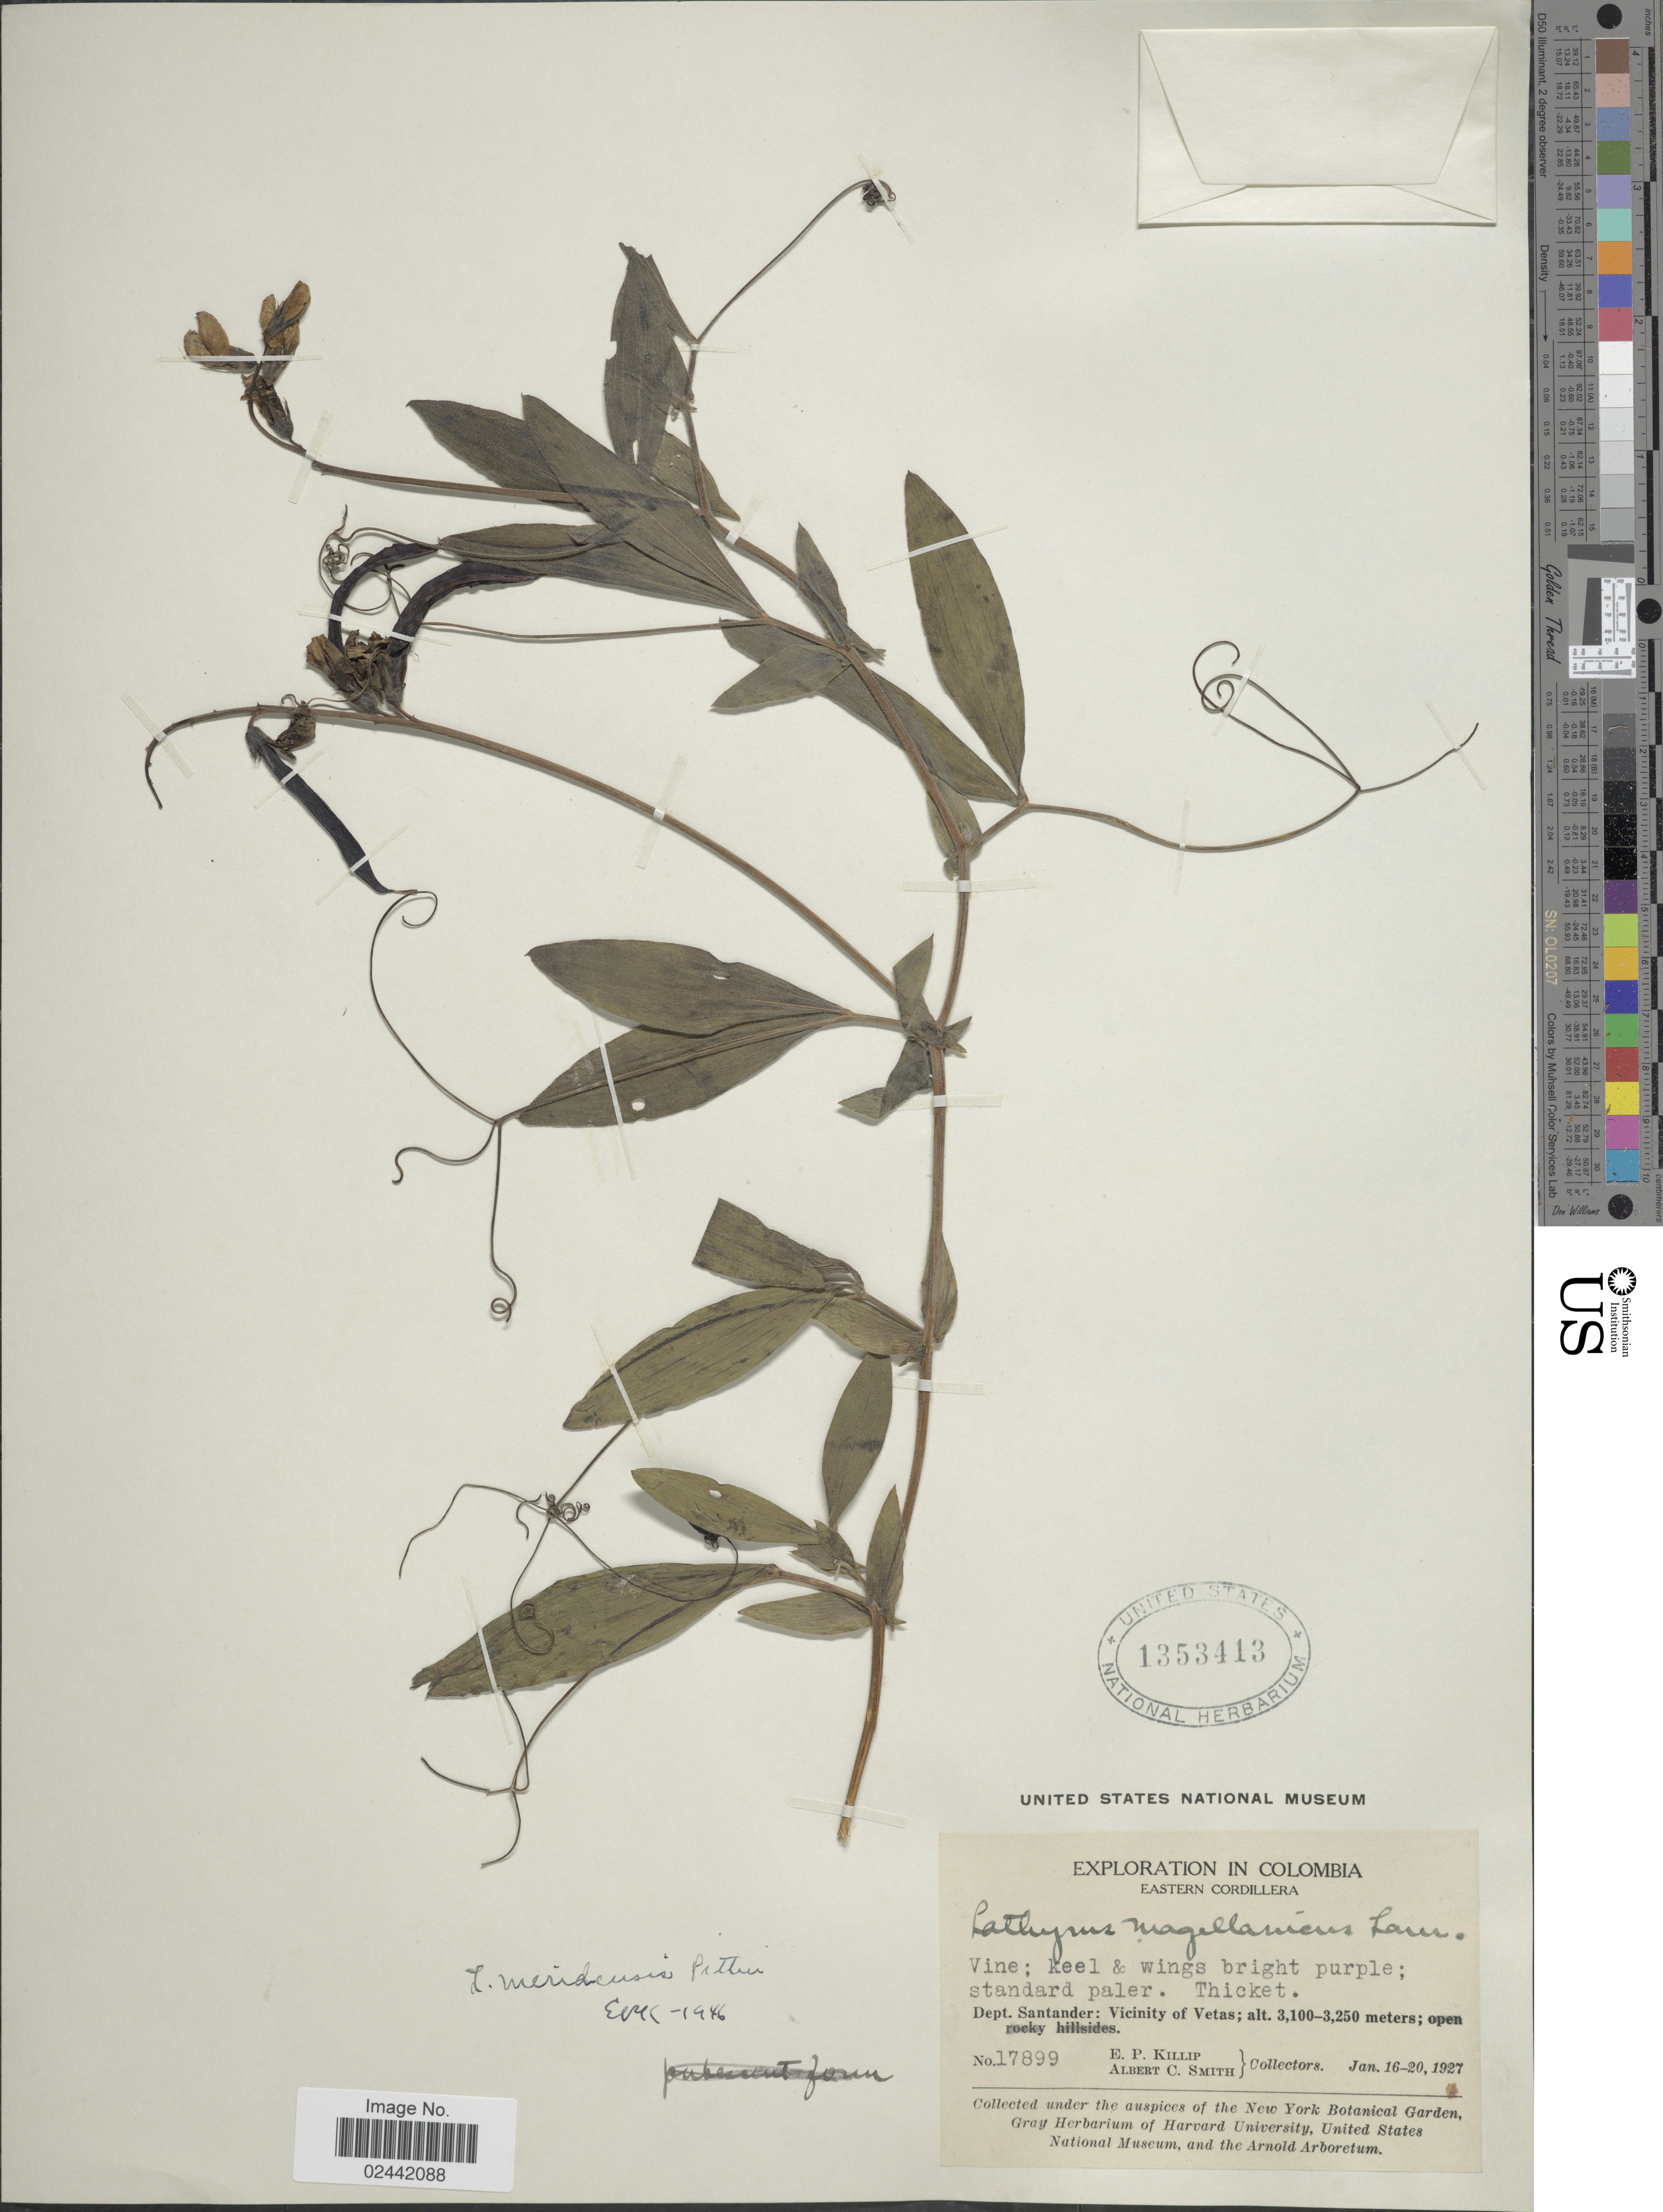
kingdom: Plantae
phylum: Tracheophyta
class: Magnoliopsida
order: Fabales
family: Fabaceae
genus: Lathyrus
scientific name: Lathyrus meridensis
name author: Pittier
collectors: E. P. Killip & A. C. Smith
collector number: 17899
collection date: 1927-01-16/1927-01-20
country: Colombia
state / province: Santander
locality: Eastern Cordillera. Vicinity of Vetas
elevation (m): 3100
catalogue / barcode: US 1353413